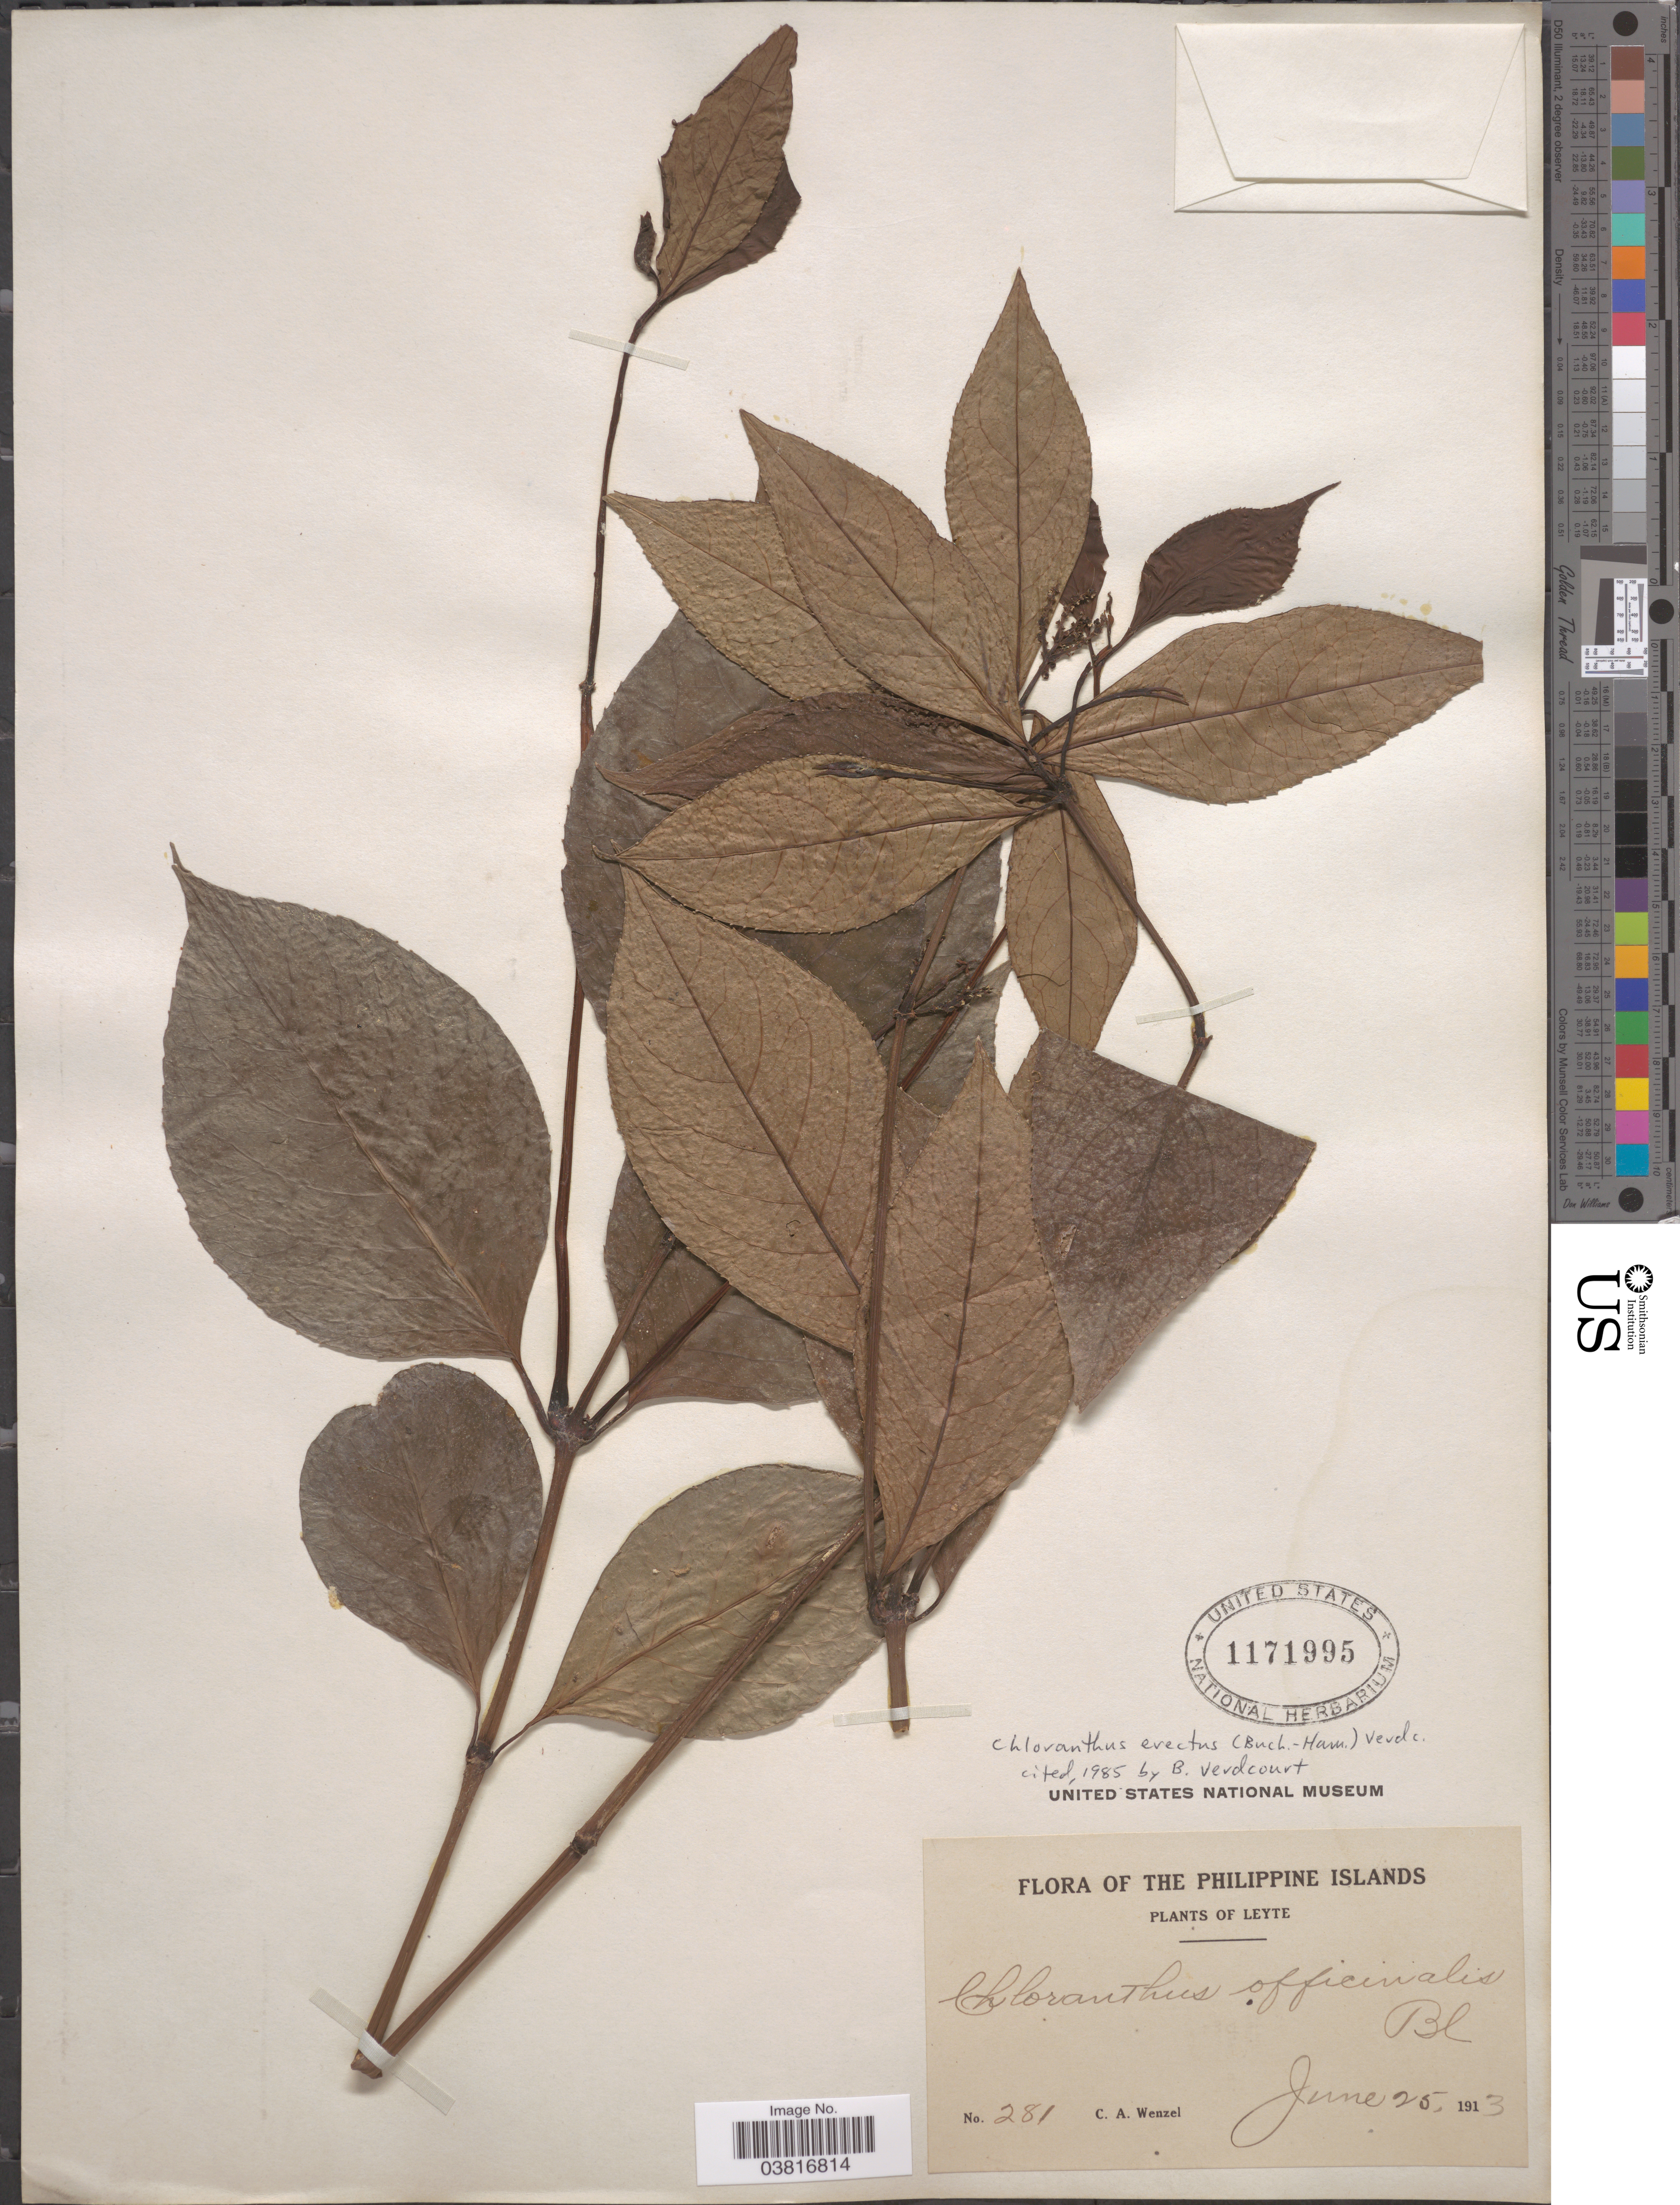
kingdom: Plantae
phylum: Tracheophyta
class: Magnoliopsida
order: Chloranthales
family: Chloranthaceae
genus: Chloranthus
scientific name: Chloranthus erectus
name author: (Buch.-Ham.) Verdc.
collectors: C. Wenzel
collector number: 281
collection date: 1913-06-25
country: Philippines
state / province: Eastern Visayas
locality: Philippine Islands. Leyte.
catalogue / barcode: US 1171995